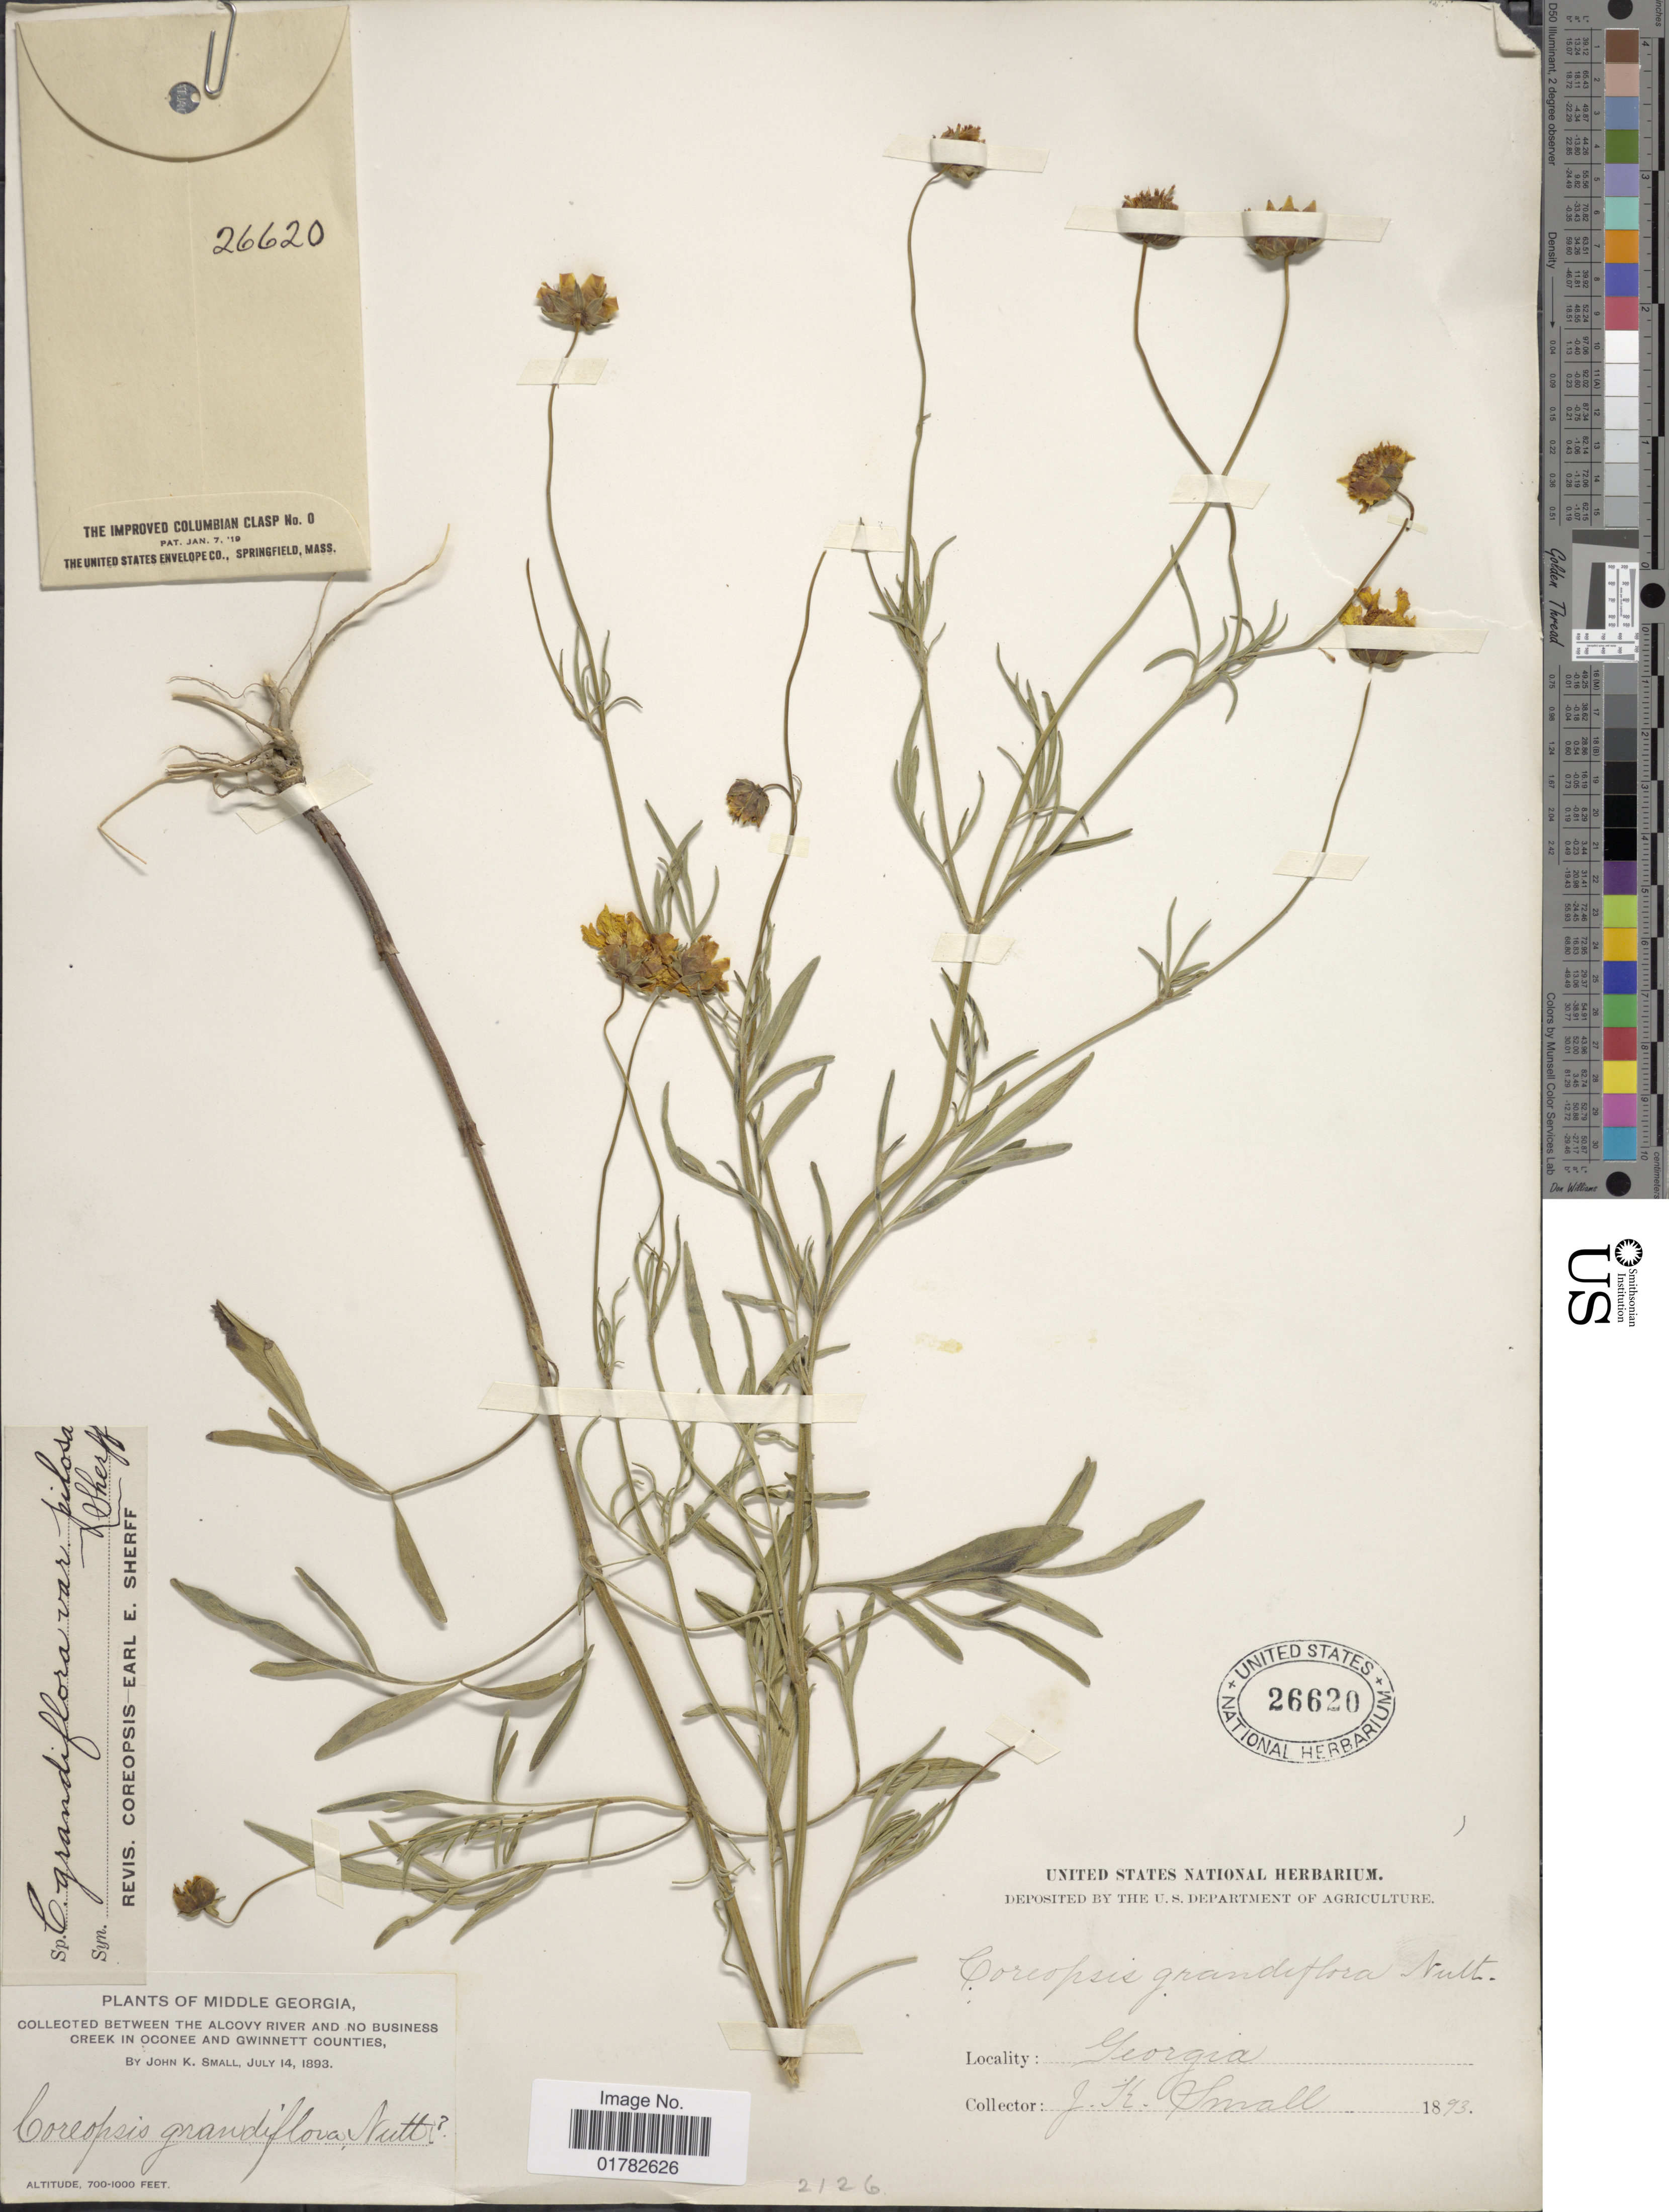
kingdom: Plantae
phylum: Tracheophyta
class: Magnoliopsida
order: Asterales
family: Asteraceae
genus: Coreopsis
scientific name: Coreopsis grandiflora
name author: Nutt.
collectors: J. K. Small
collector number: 2126?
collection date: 1893-07-14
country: United States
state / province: Georgia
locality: Middle Georgia, Alcovy River and no Business Creek in Oconee and Gwinnett Counties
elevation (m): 213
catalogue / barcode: US 26620